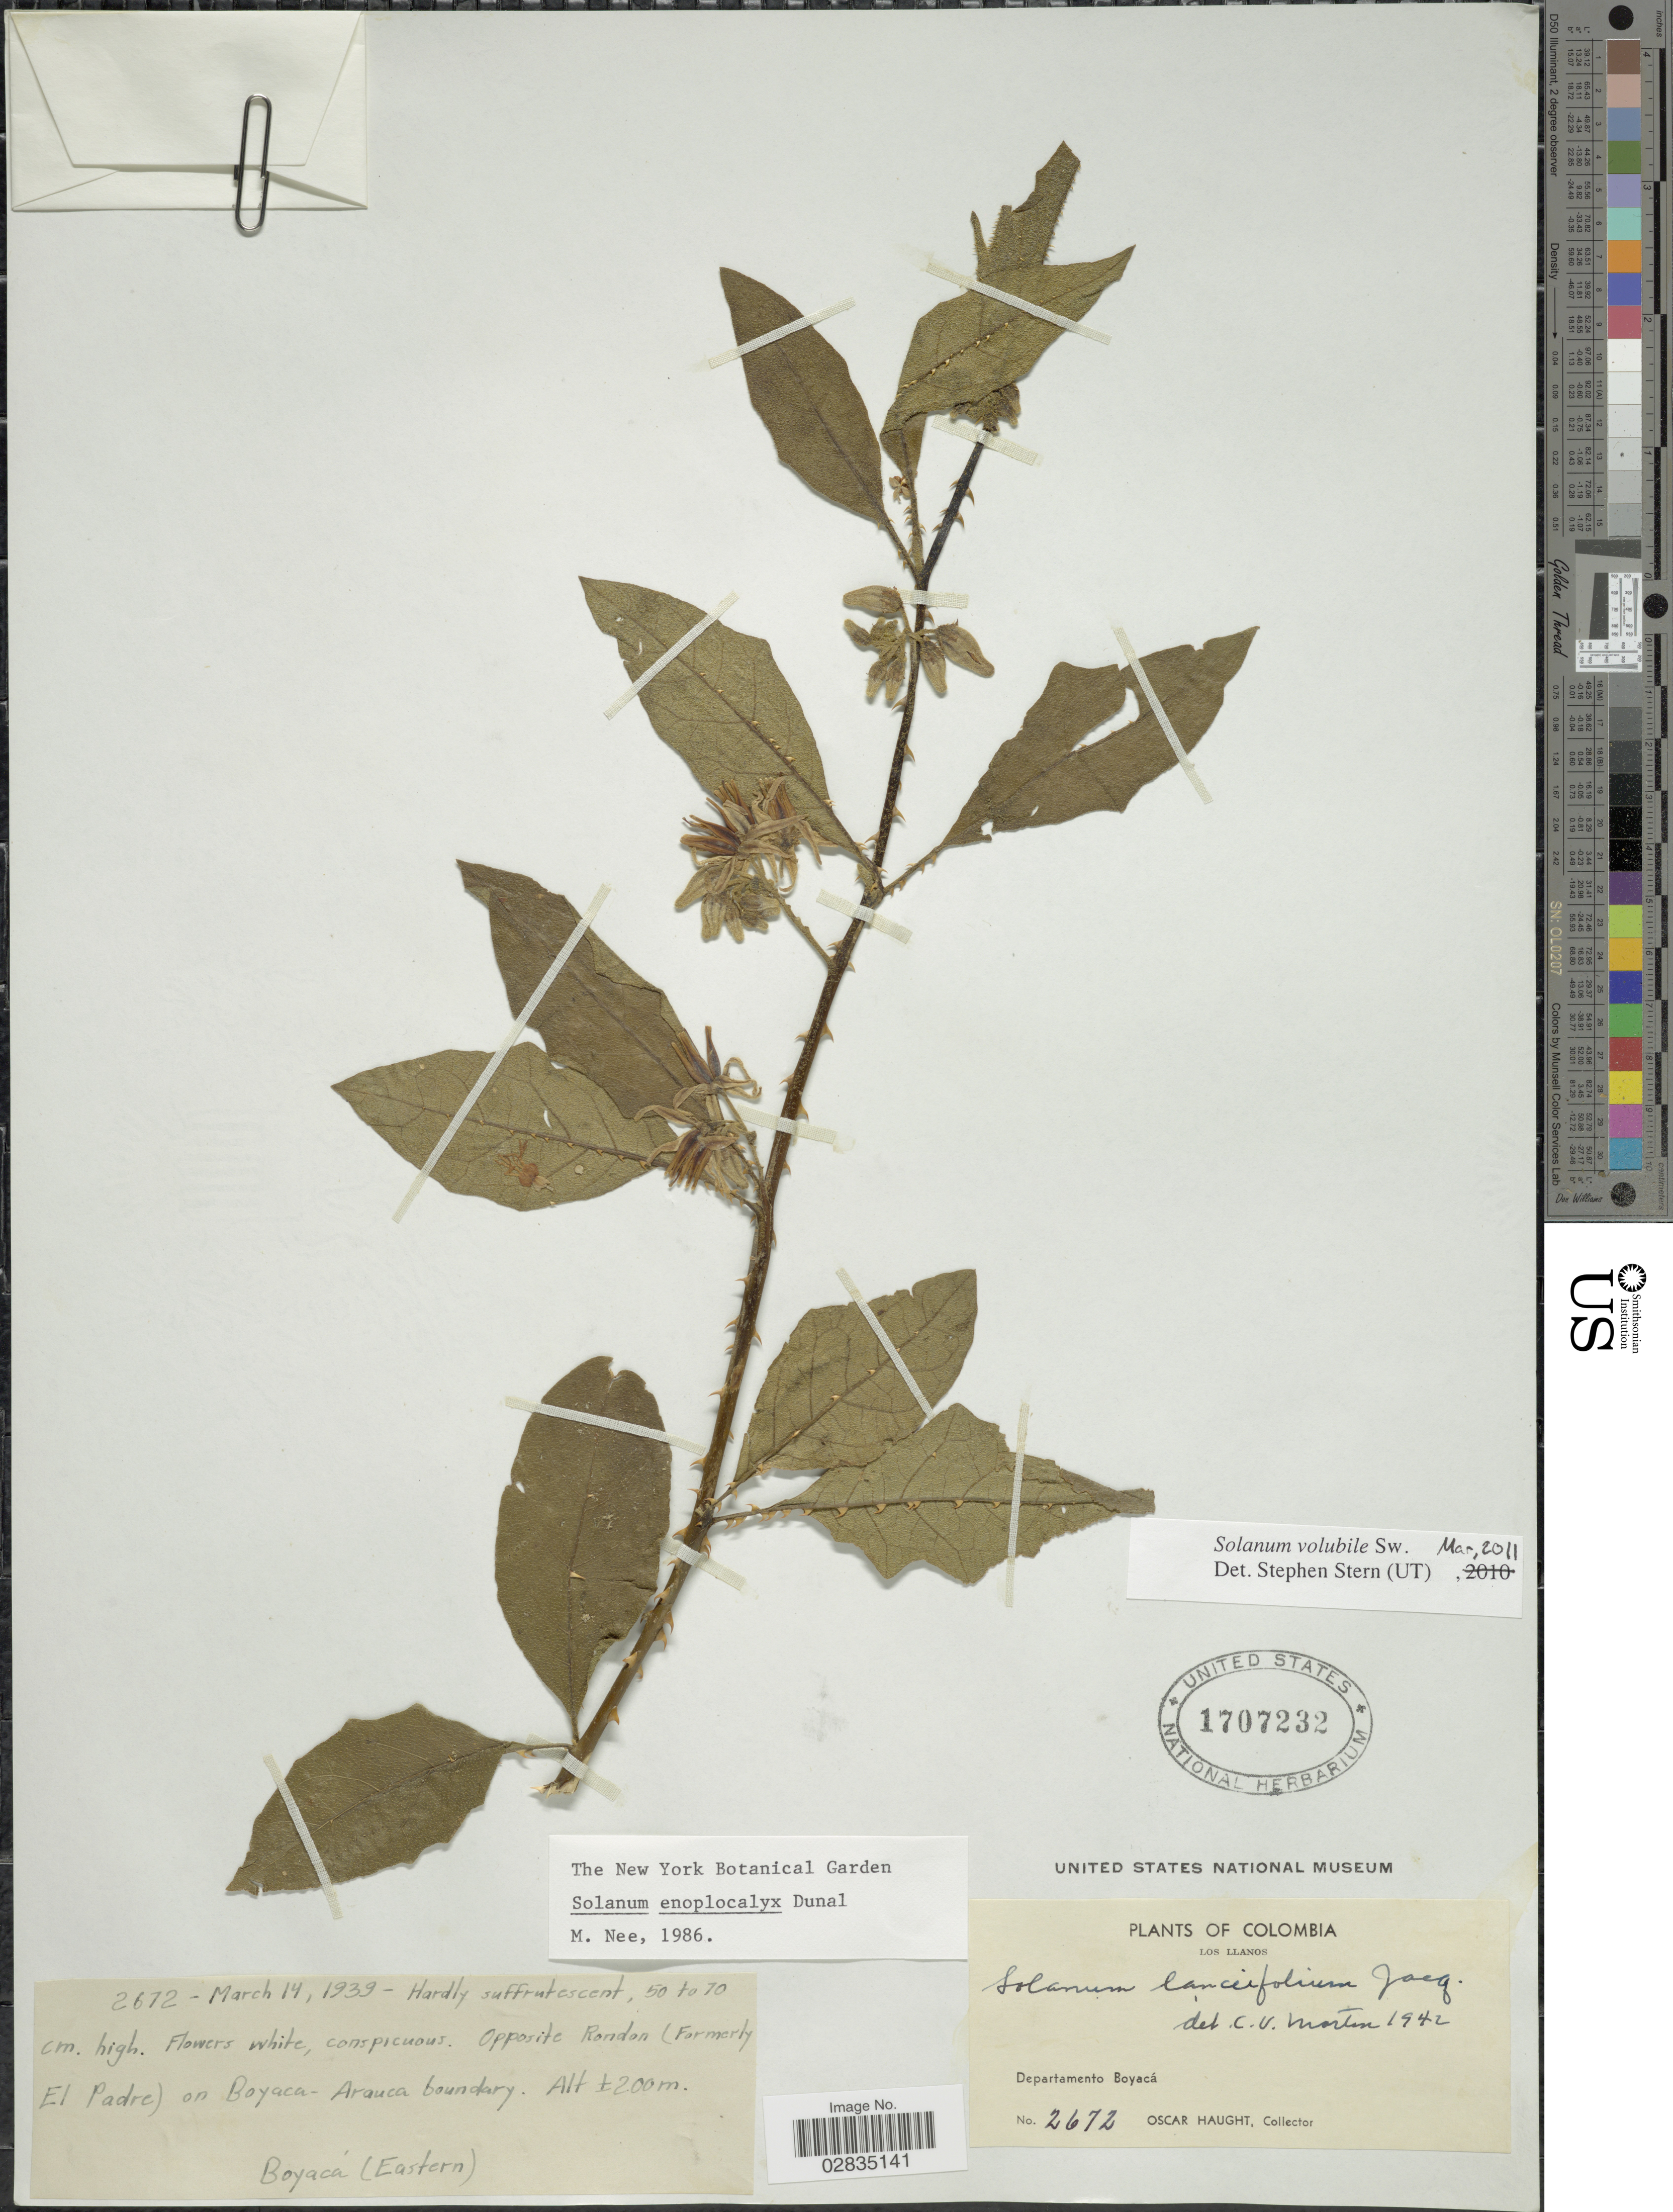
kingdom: Plantae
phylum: Tracheophyta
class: Magnoliopsida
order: Solanales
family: Solanaceae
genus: Solanum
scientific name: Solanum volubile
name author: Sw.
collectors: O. Haught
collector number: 2672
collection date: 1939-03-14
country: Colombia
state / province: Boyacá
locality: Los Llanos, Departamento de Boyacá, Opposite Rondon (Formerly El Padre) on Boyaca-Arauca boundary, Boyacá (Eastern).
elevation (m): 200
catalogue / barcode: US 1707232